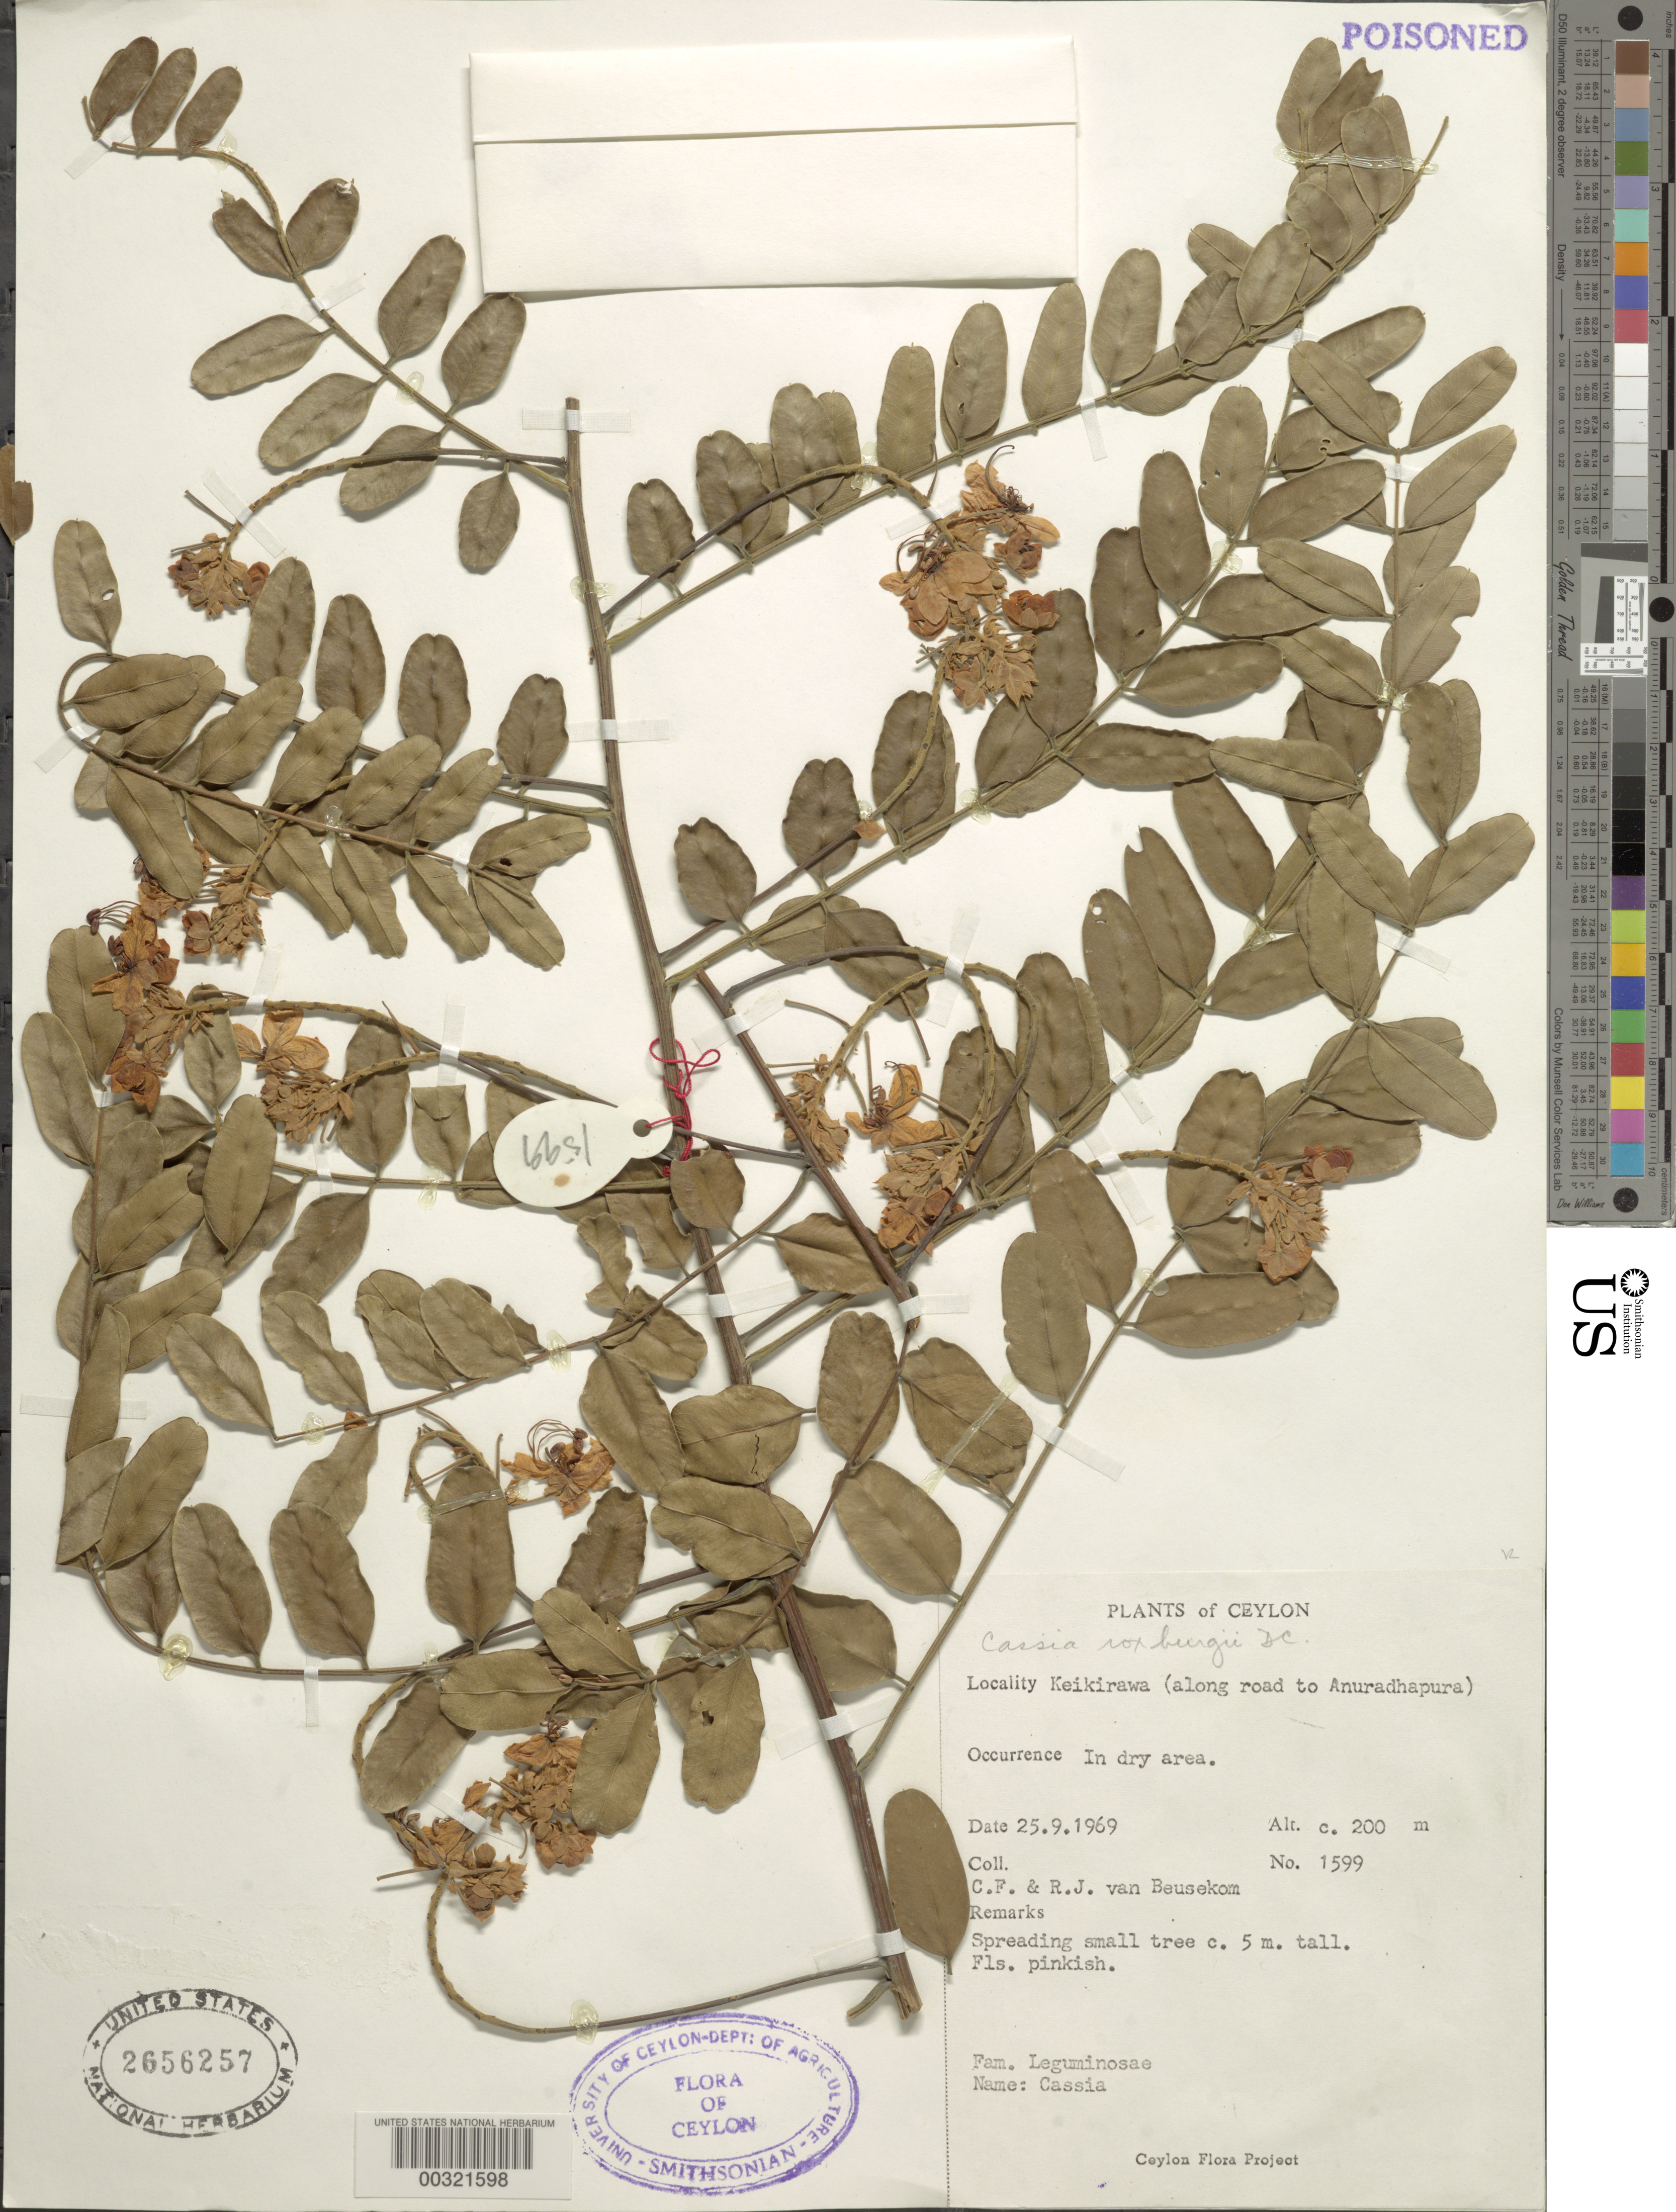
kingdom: Plantae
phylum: Tracheophyta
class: Magnoliopsida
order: Fabales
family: Fabaceae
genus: Cassia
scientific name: Cassia roxburghii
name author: Steud.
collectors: C. F. Beusekom & R. Beusekom-Osinga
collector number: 1599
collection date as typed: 25 Sep 1969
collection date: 1969-09-25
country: Sri Lanka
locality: Keirkirawa along road to anuradhapura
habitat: Dry area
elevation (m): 200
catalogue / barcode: US 2656257